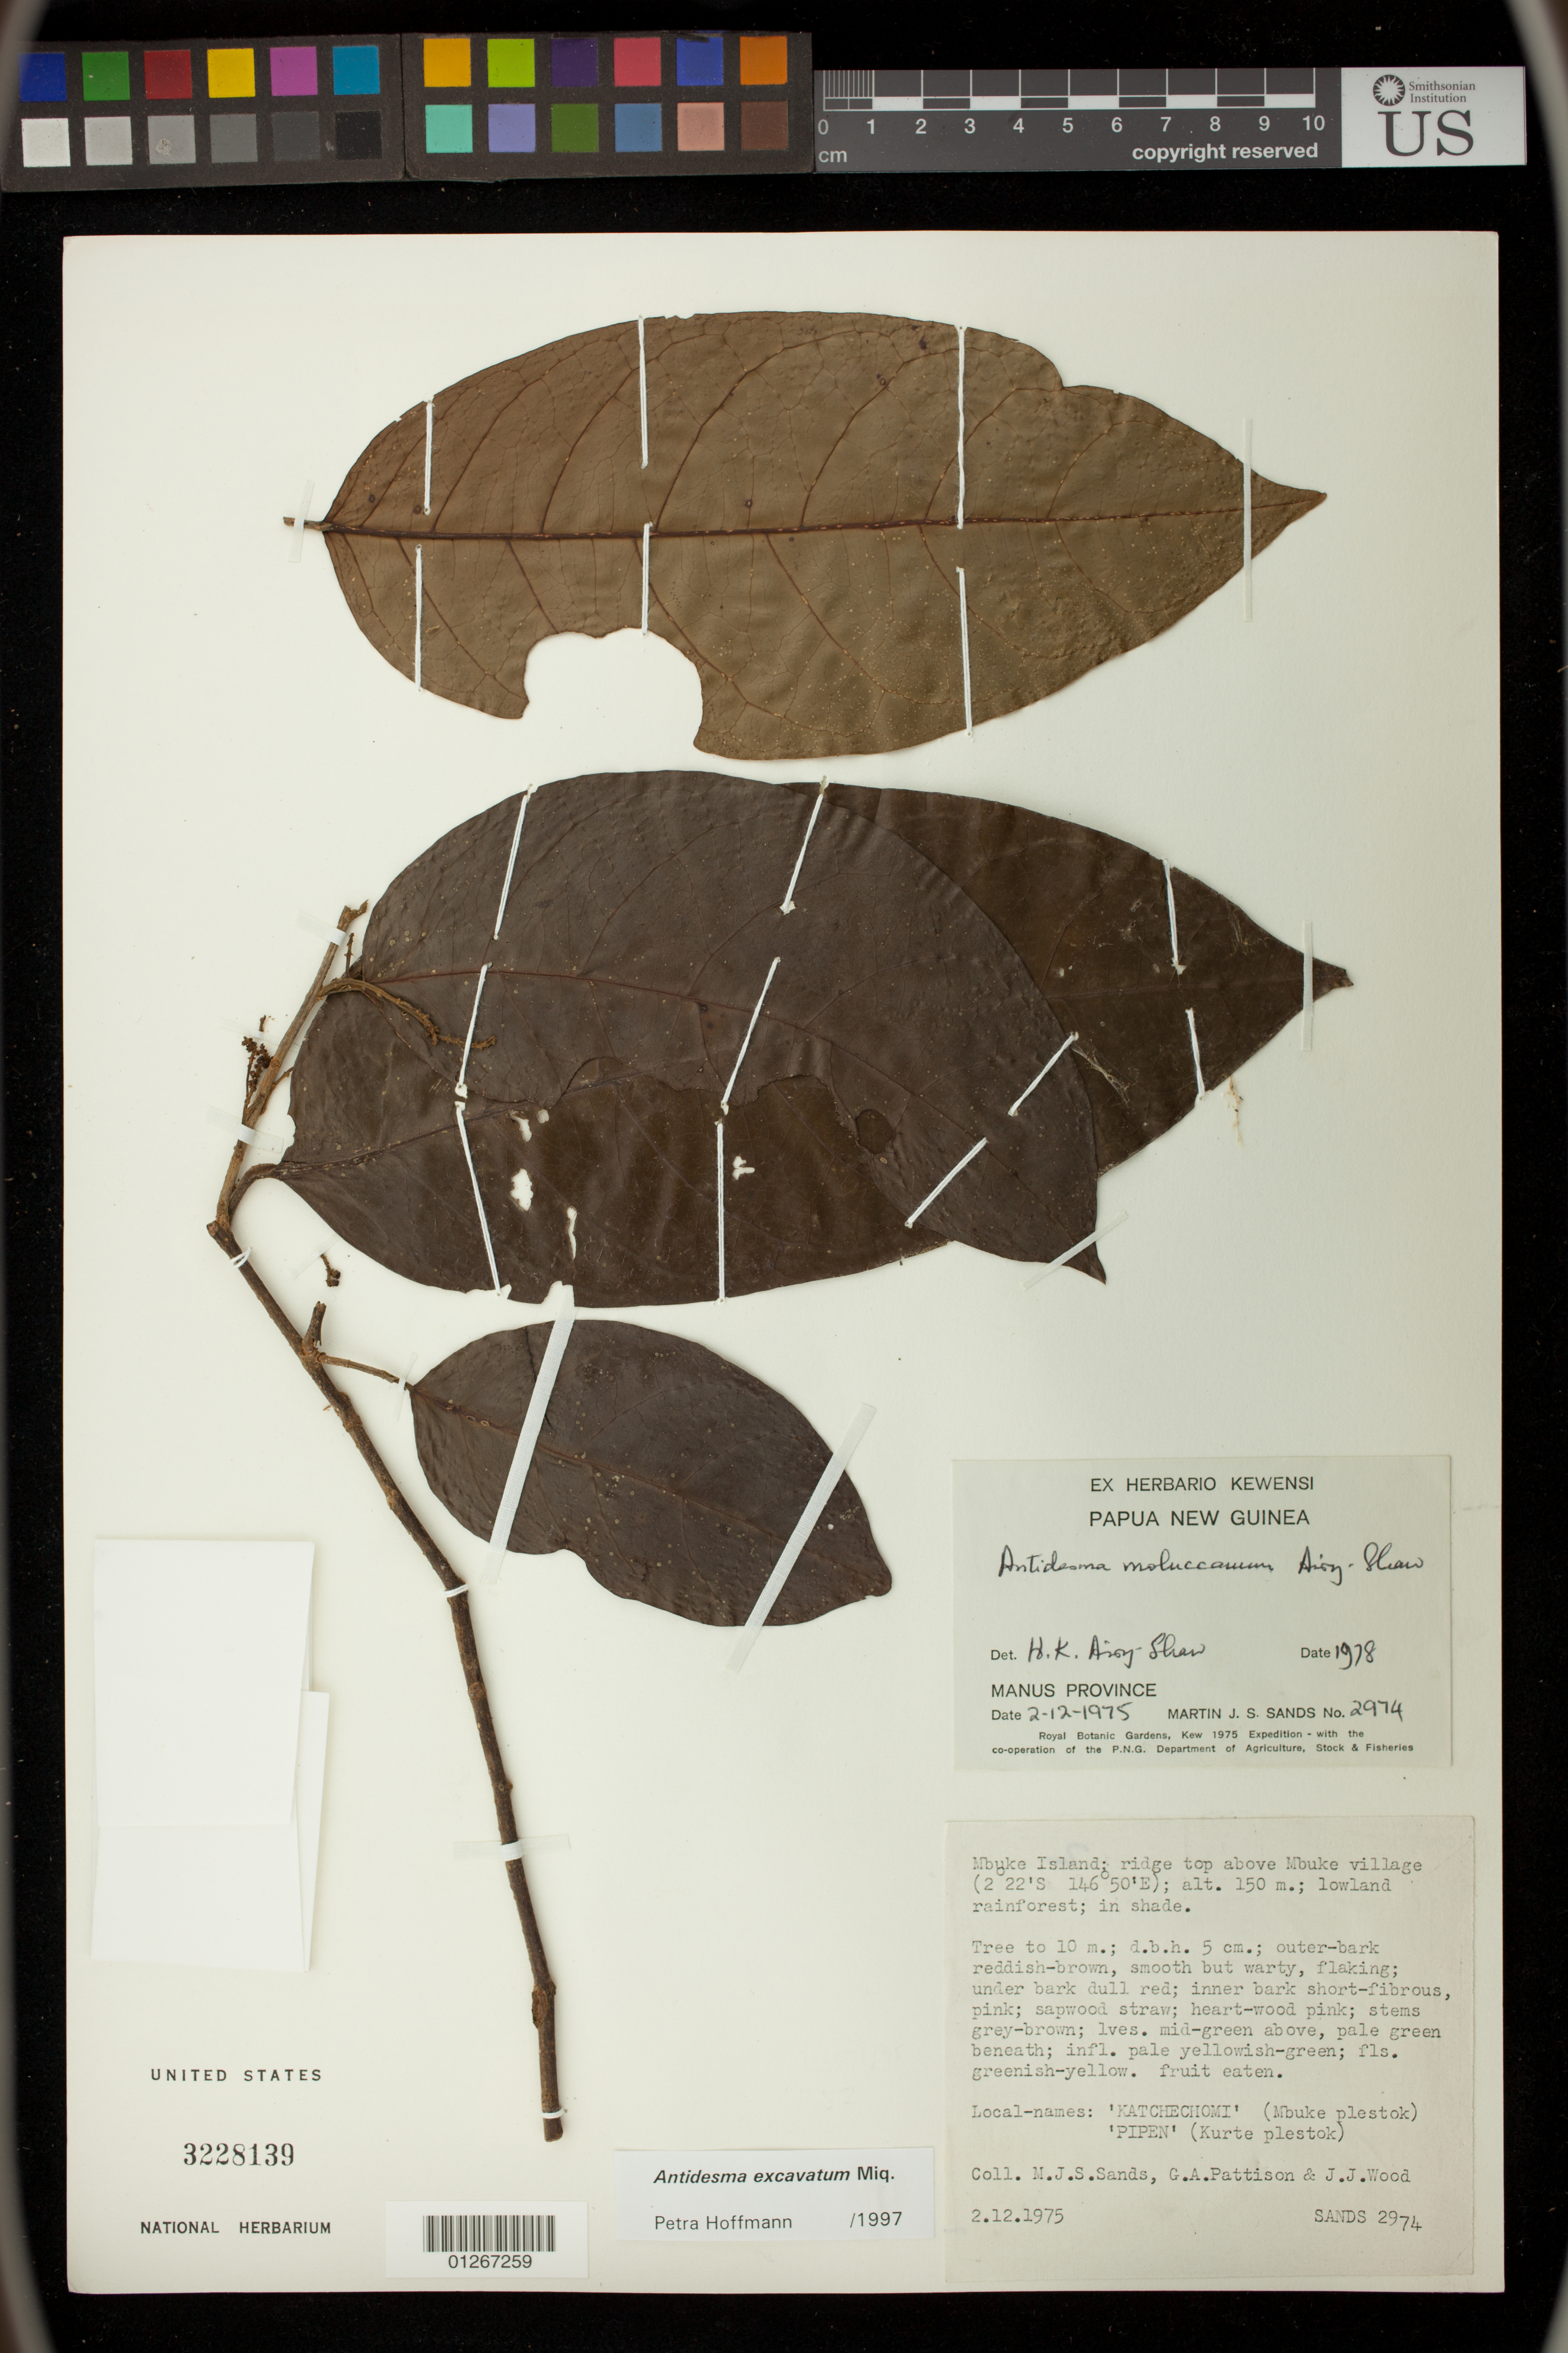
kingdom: Plantae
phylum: Tracheophyta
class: Magnoliopsida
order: Malpighiales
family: Phyllanthaceae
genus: Antidesma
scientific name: Antidesma excavatum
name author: Miq.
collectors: M. Sands, G. Pattison & J. Wood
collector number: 2974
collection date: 1975-02-12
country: Papua New Guinea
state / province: Manus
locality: Mbuke Island: ridge top above Mbuke village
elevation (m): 150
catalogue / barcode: US 3228139